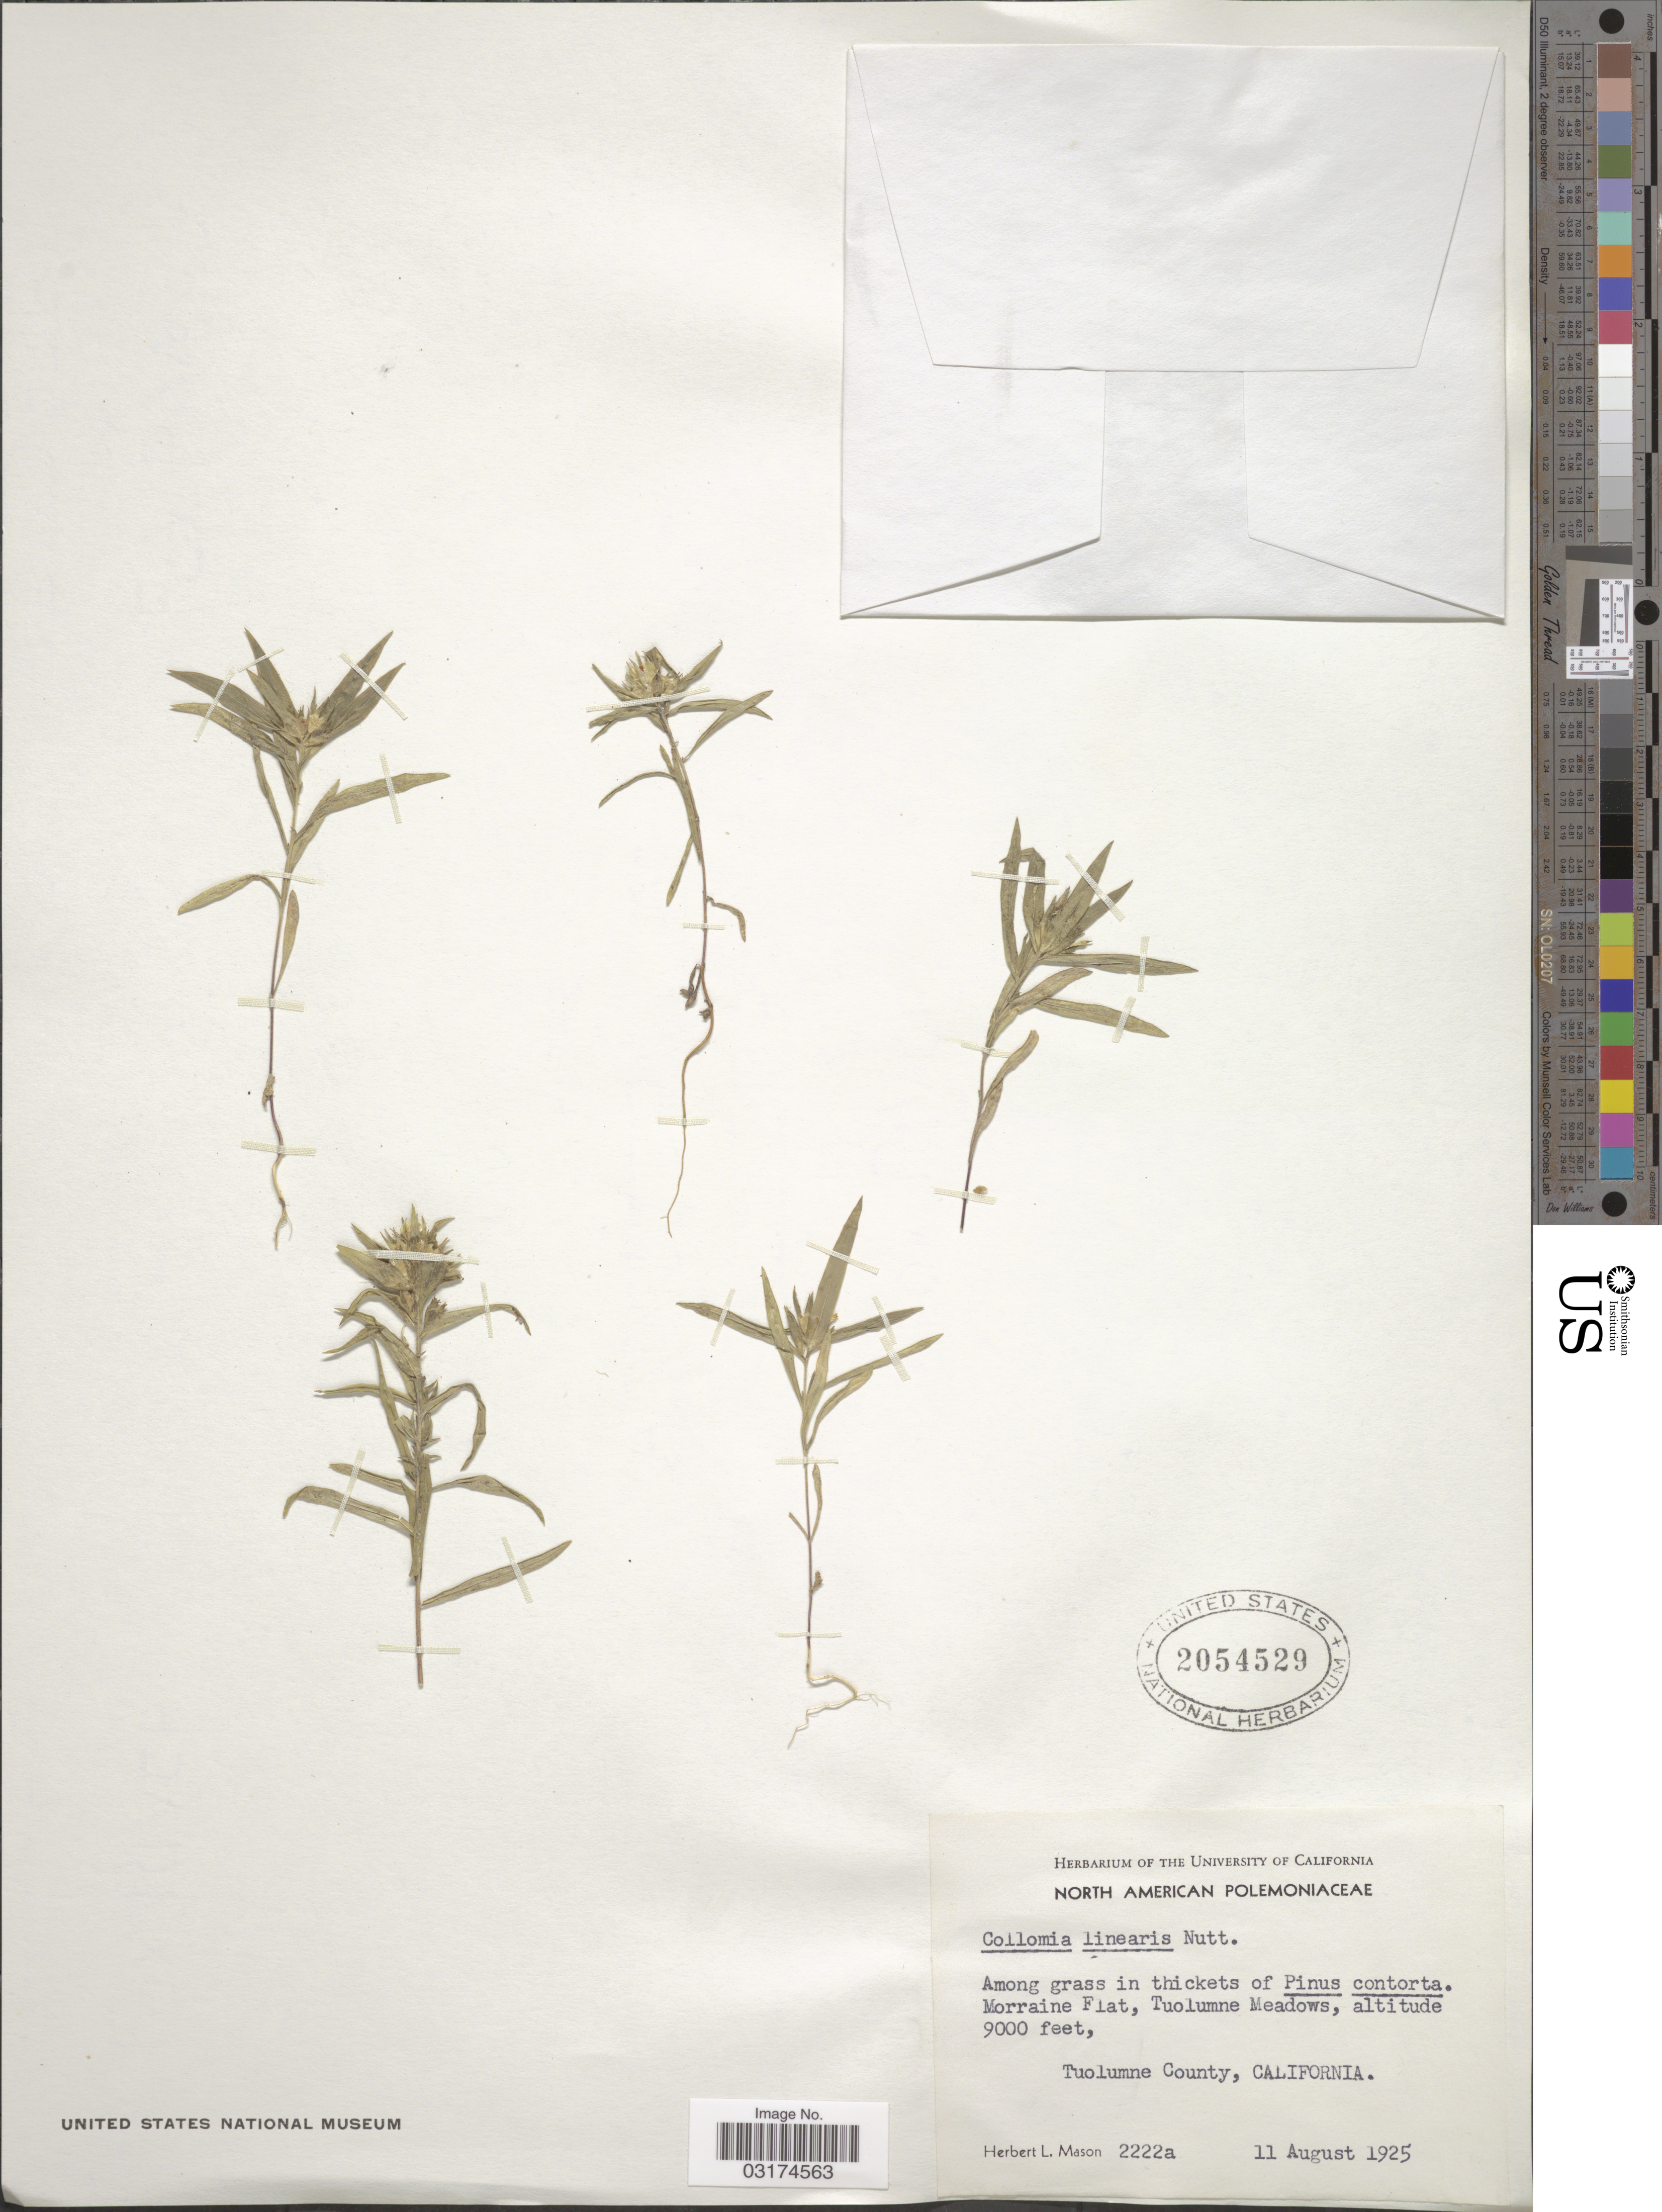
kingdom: Plantae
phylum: Tracheophyta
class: Magnoliopsida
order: Ericales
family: Polemoniaceae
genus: Collomia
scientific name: Collomia linearis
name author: Nutt.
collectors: H. L. Mason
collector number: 2222a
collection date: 1925-08-11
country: United States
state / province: California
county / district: Tuolumne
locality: Morraine Flat, Tuolumne Meadows. Tuolumne County.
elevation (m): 2743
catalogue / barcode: US 2054529